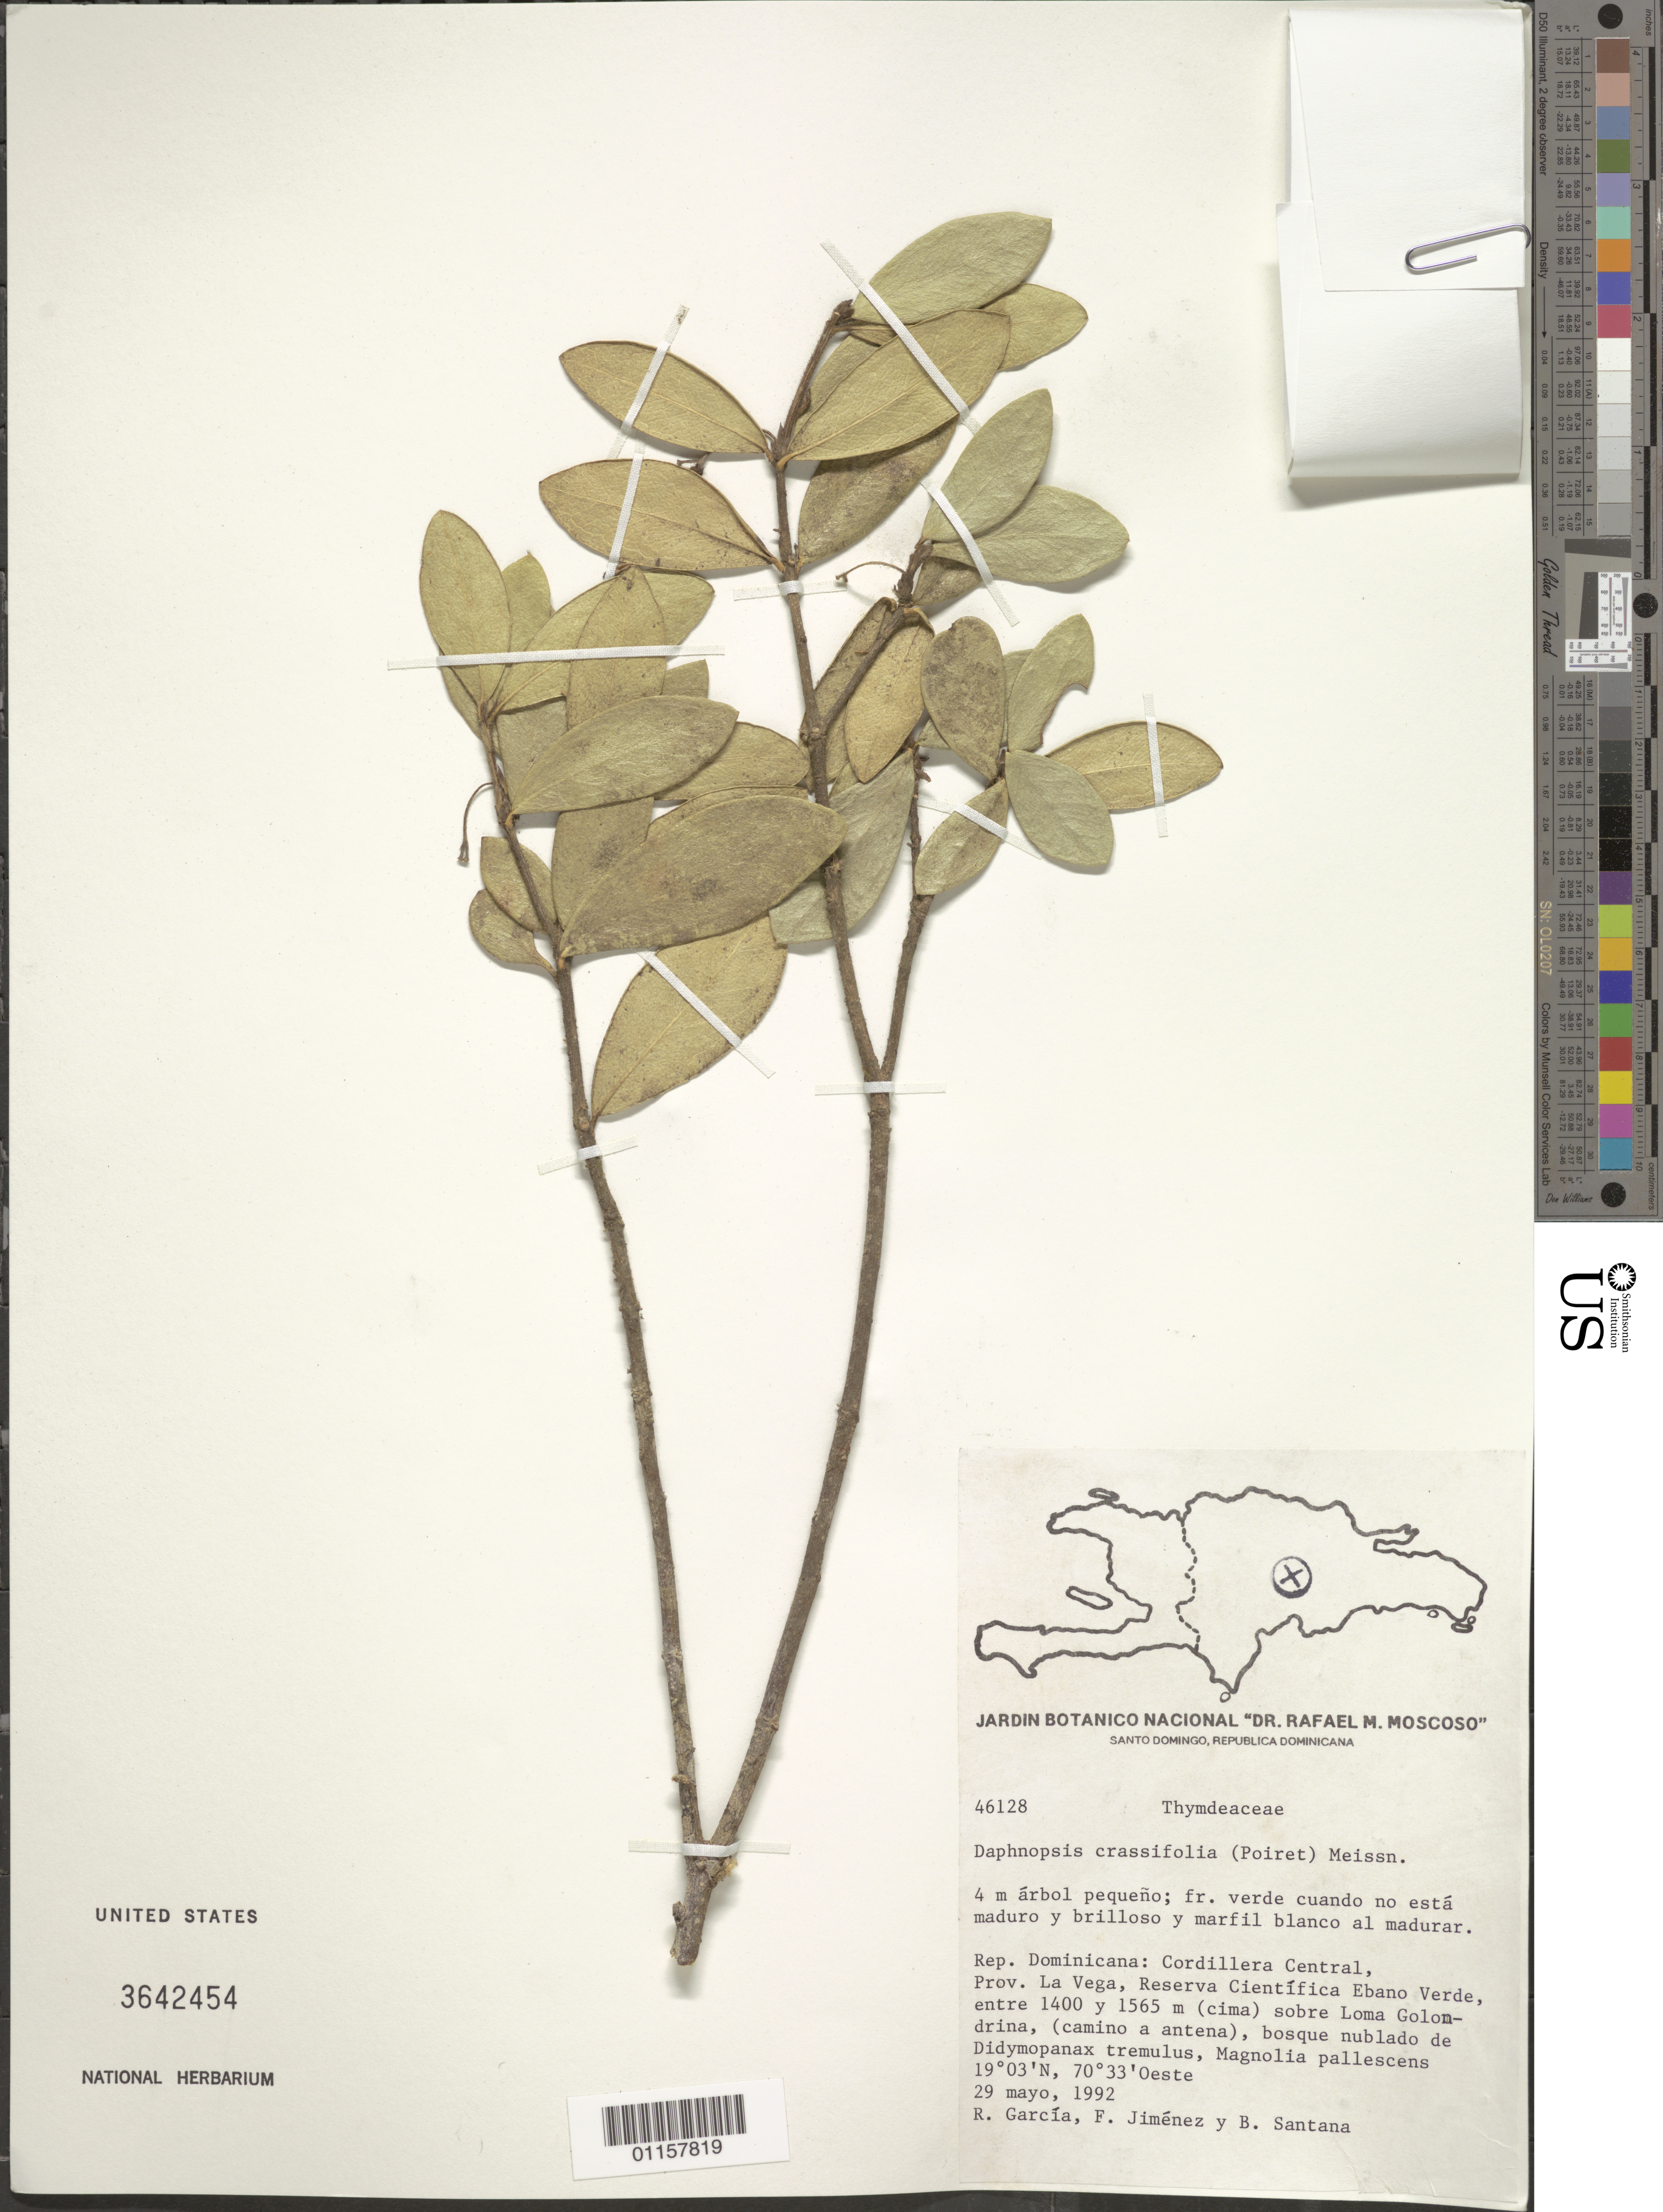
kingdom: Plantae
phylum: Tracheophyta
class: Magnoliopsida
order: Malvales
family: Thymelaeaceae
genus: Daphnopsis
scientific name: Daphnopsis crassifolia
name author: (Poir.) Meisn.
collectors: R. G. García, F. Jiménez & B. Santana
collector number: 46128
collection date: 1992-05-29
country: Dominican Republic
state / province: La Vega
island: Hispaniola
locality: Reserva Científica Ebano Verde, sobre Loma golondrina, (camino a antena).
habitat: Bosque nublado de Didymopanax tremulus, Magnolia pallescens.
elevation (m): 1400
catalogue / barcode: US 3642454